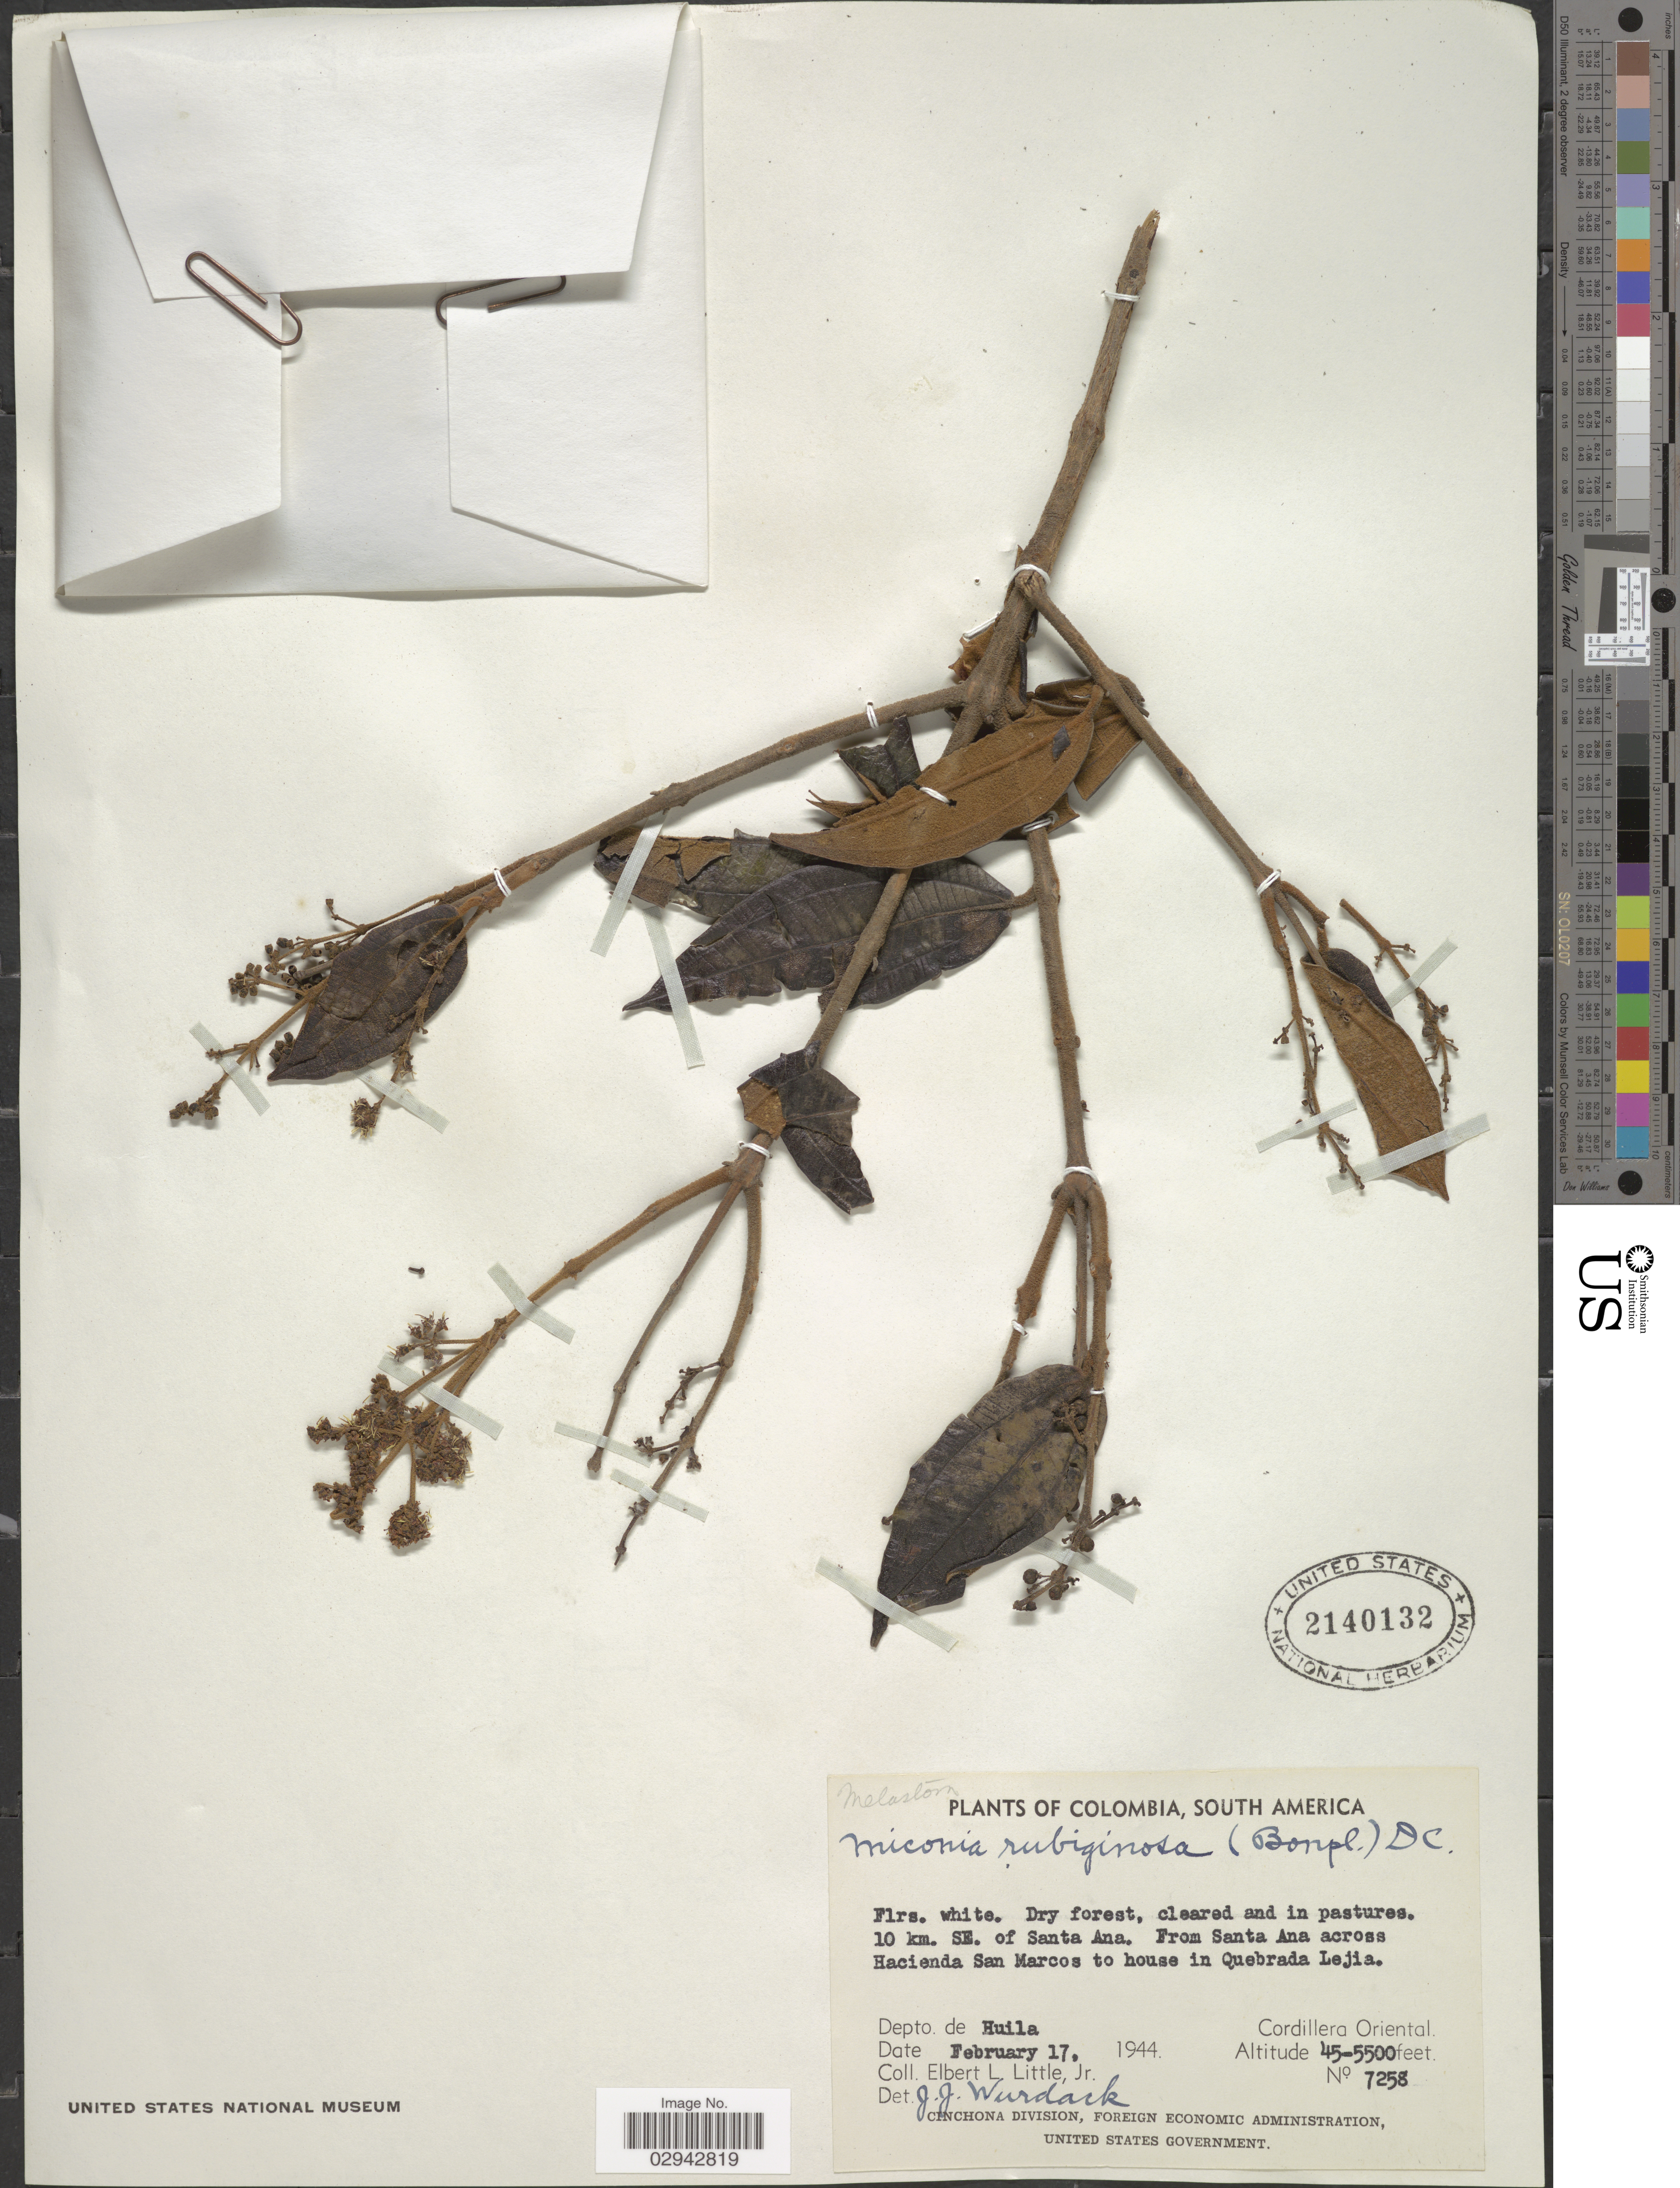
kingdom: Plantae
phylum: Tracheophyta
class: Magnoliopsida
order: Myrtales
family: Melastomataceae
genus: Miconia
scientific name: Miconia rubiginosa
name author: (Bonpl.) DC.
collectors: E. L. Little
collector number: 7258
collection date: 1944-02-17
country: Colombia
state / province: Huila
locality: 10 km. SE. of Santa Ana. From Santa Ana across Hacienda San Marcos to house in Quebrada Lejia. Depto. de Huila. Cordillera Oriental.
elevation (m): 1372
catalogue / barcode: US 2140132